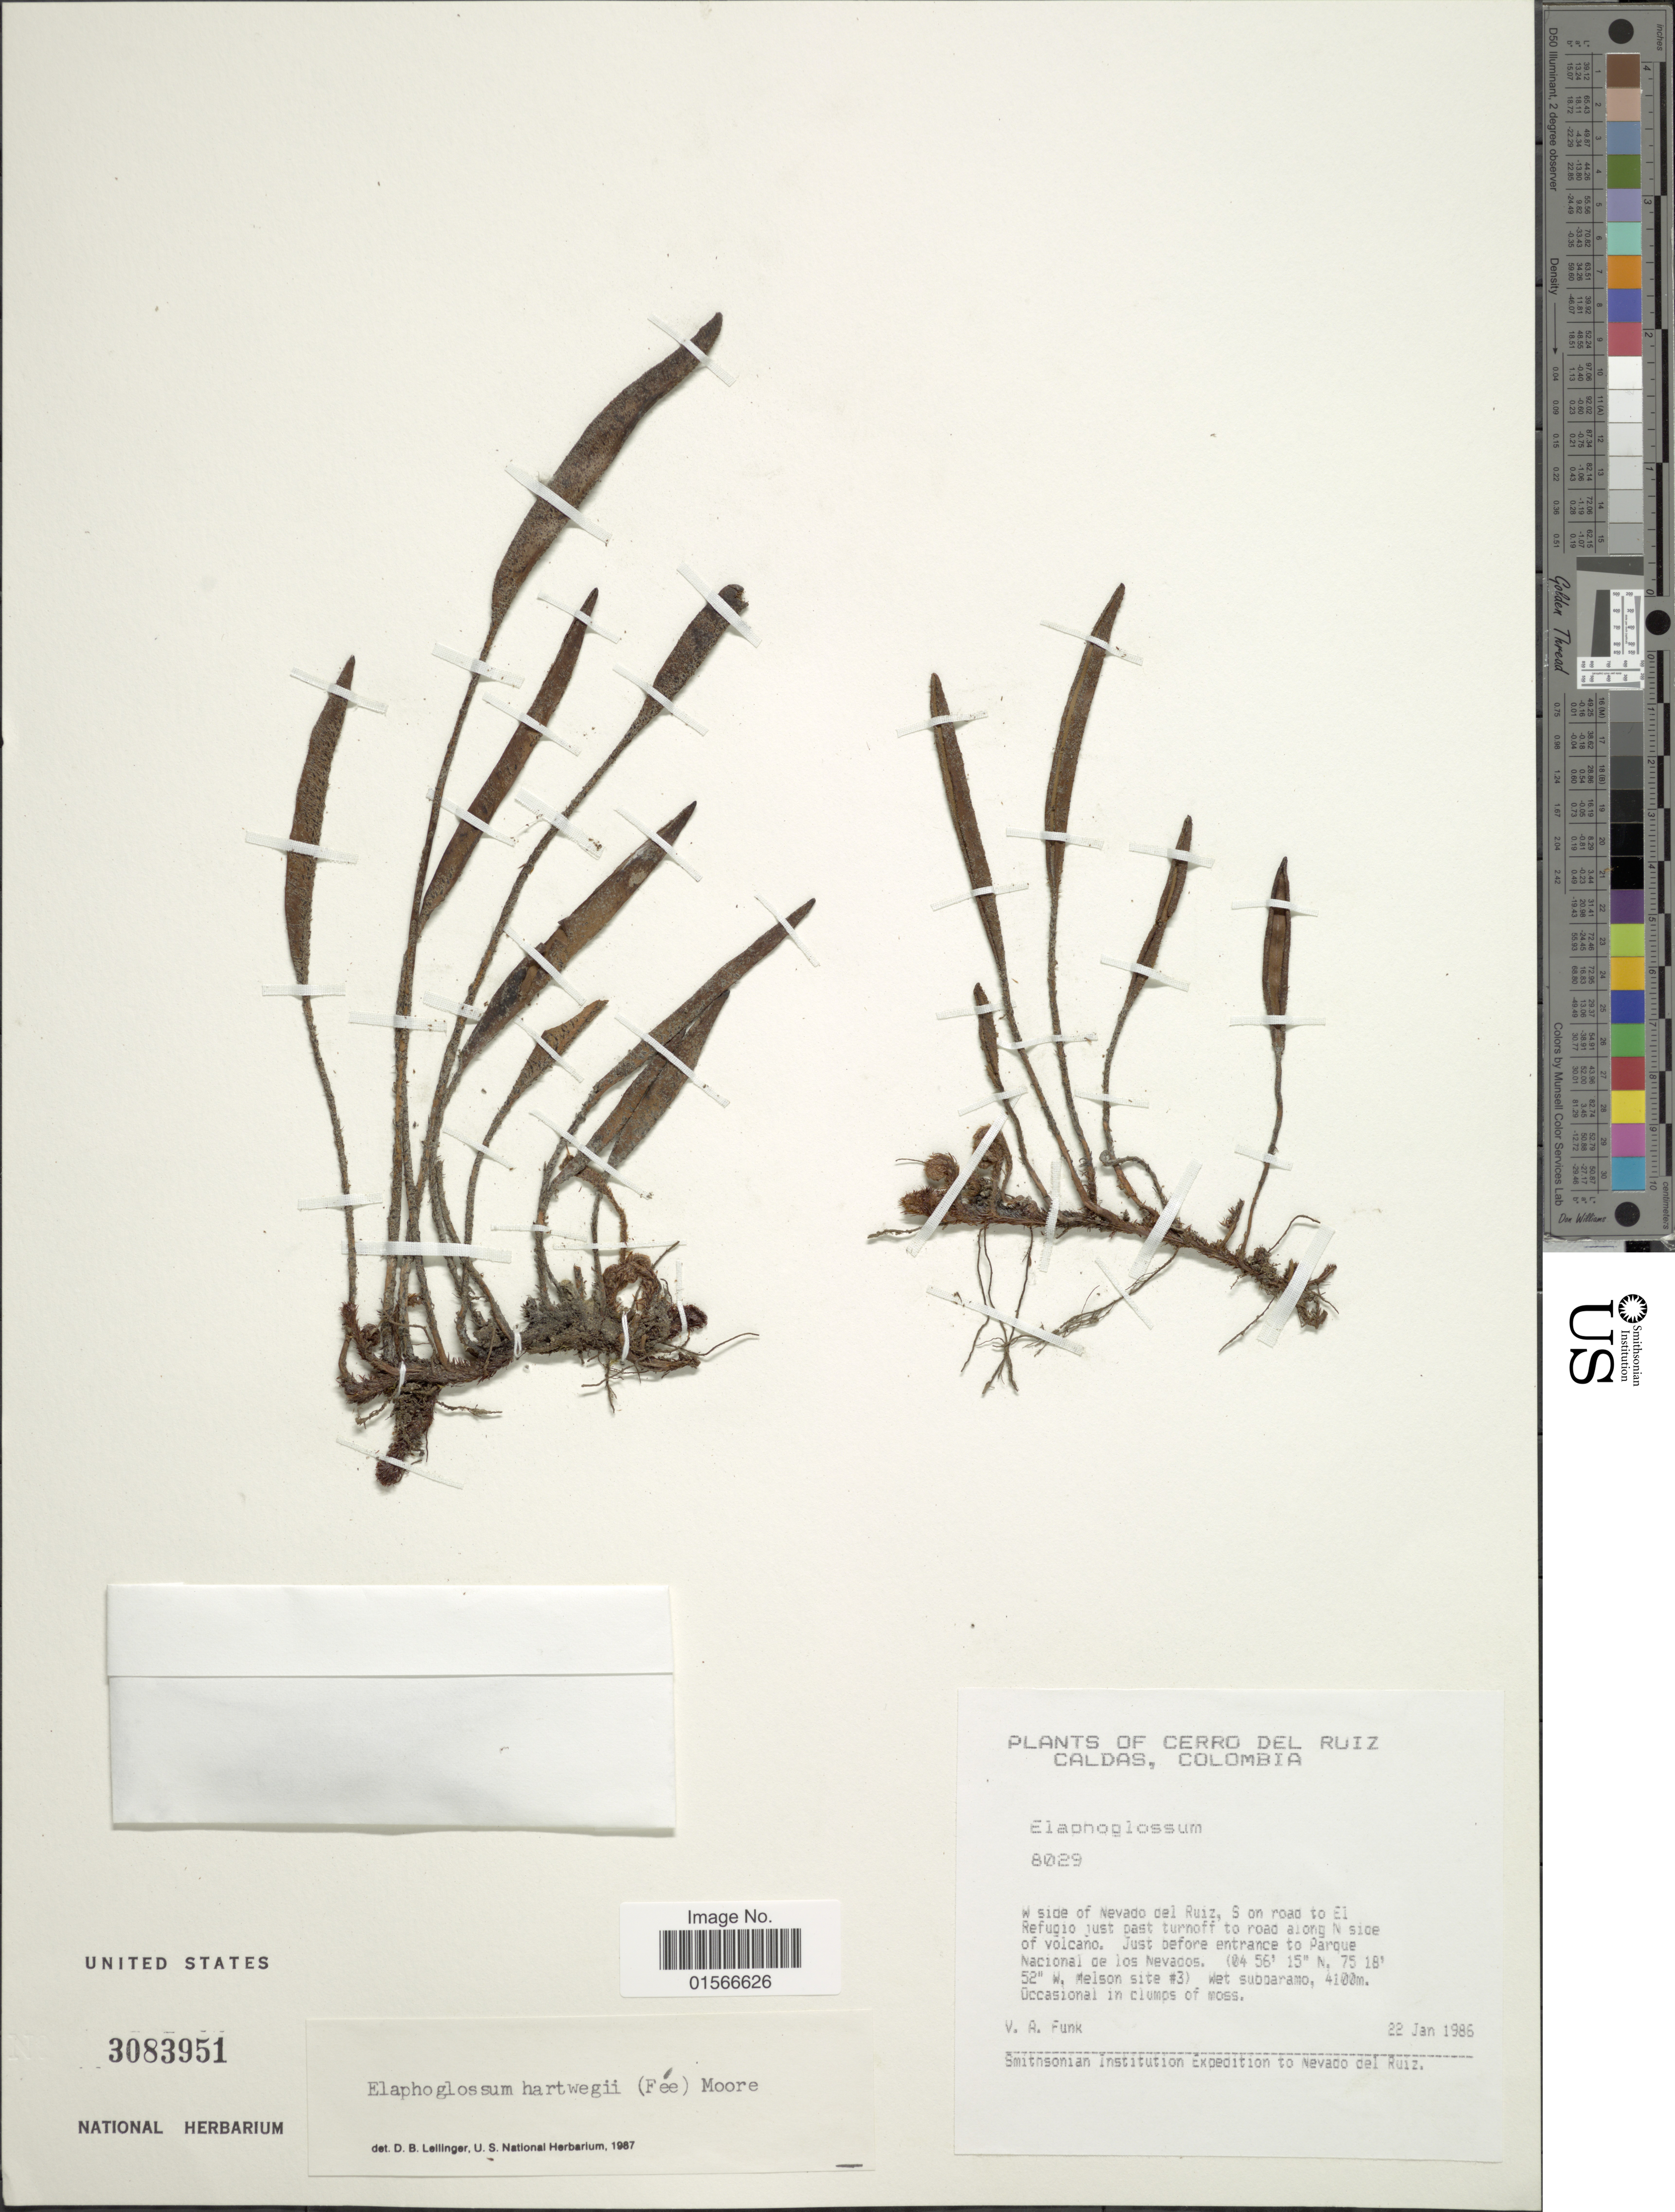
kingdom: Plantae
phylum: Tracheophyta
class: Polypodiopsida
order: Polypodiales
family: Dryopteridaceae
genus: Elaphoglossum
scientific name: Elaphoglossum hartwegii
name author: (Fée) T. Moore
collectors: V. Funk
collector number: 8029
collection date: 1986-01-22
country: Colombia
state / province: Caldas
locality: Cerro del Ruiz, W side of Nevado del Ruiz, S on road to El Refugio just past turnoff to road along N side of volcano. Just before entrance to Parque Nacional de los Nevados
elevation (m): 4100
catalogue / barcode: US 3083951